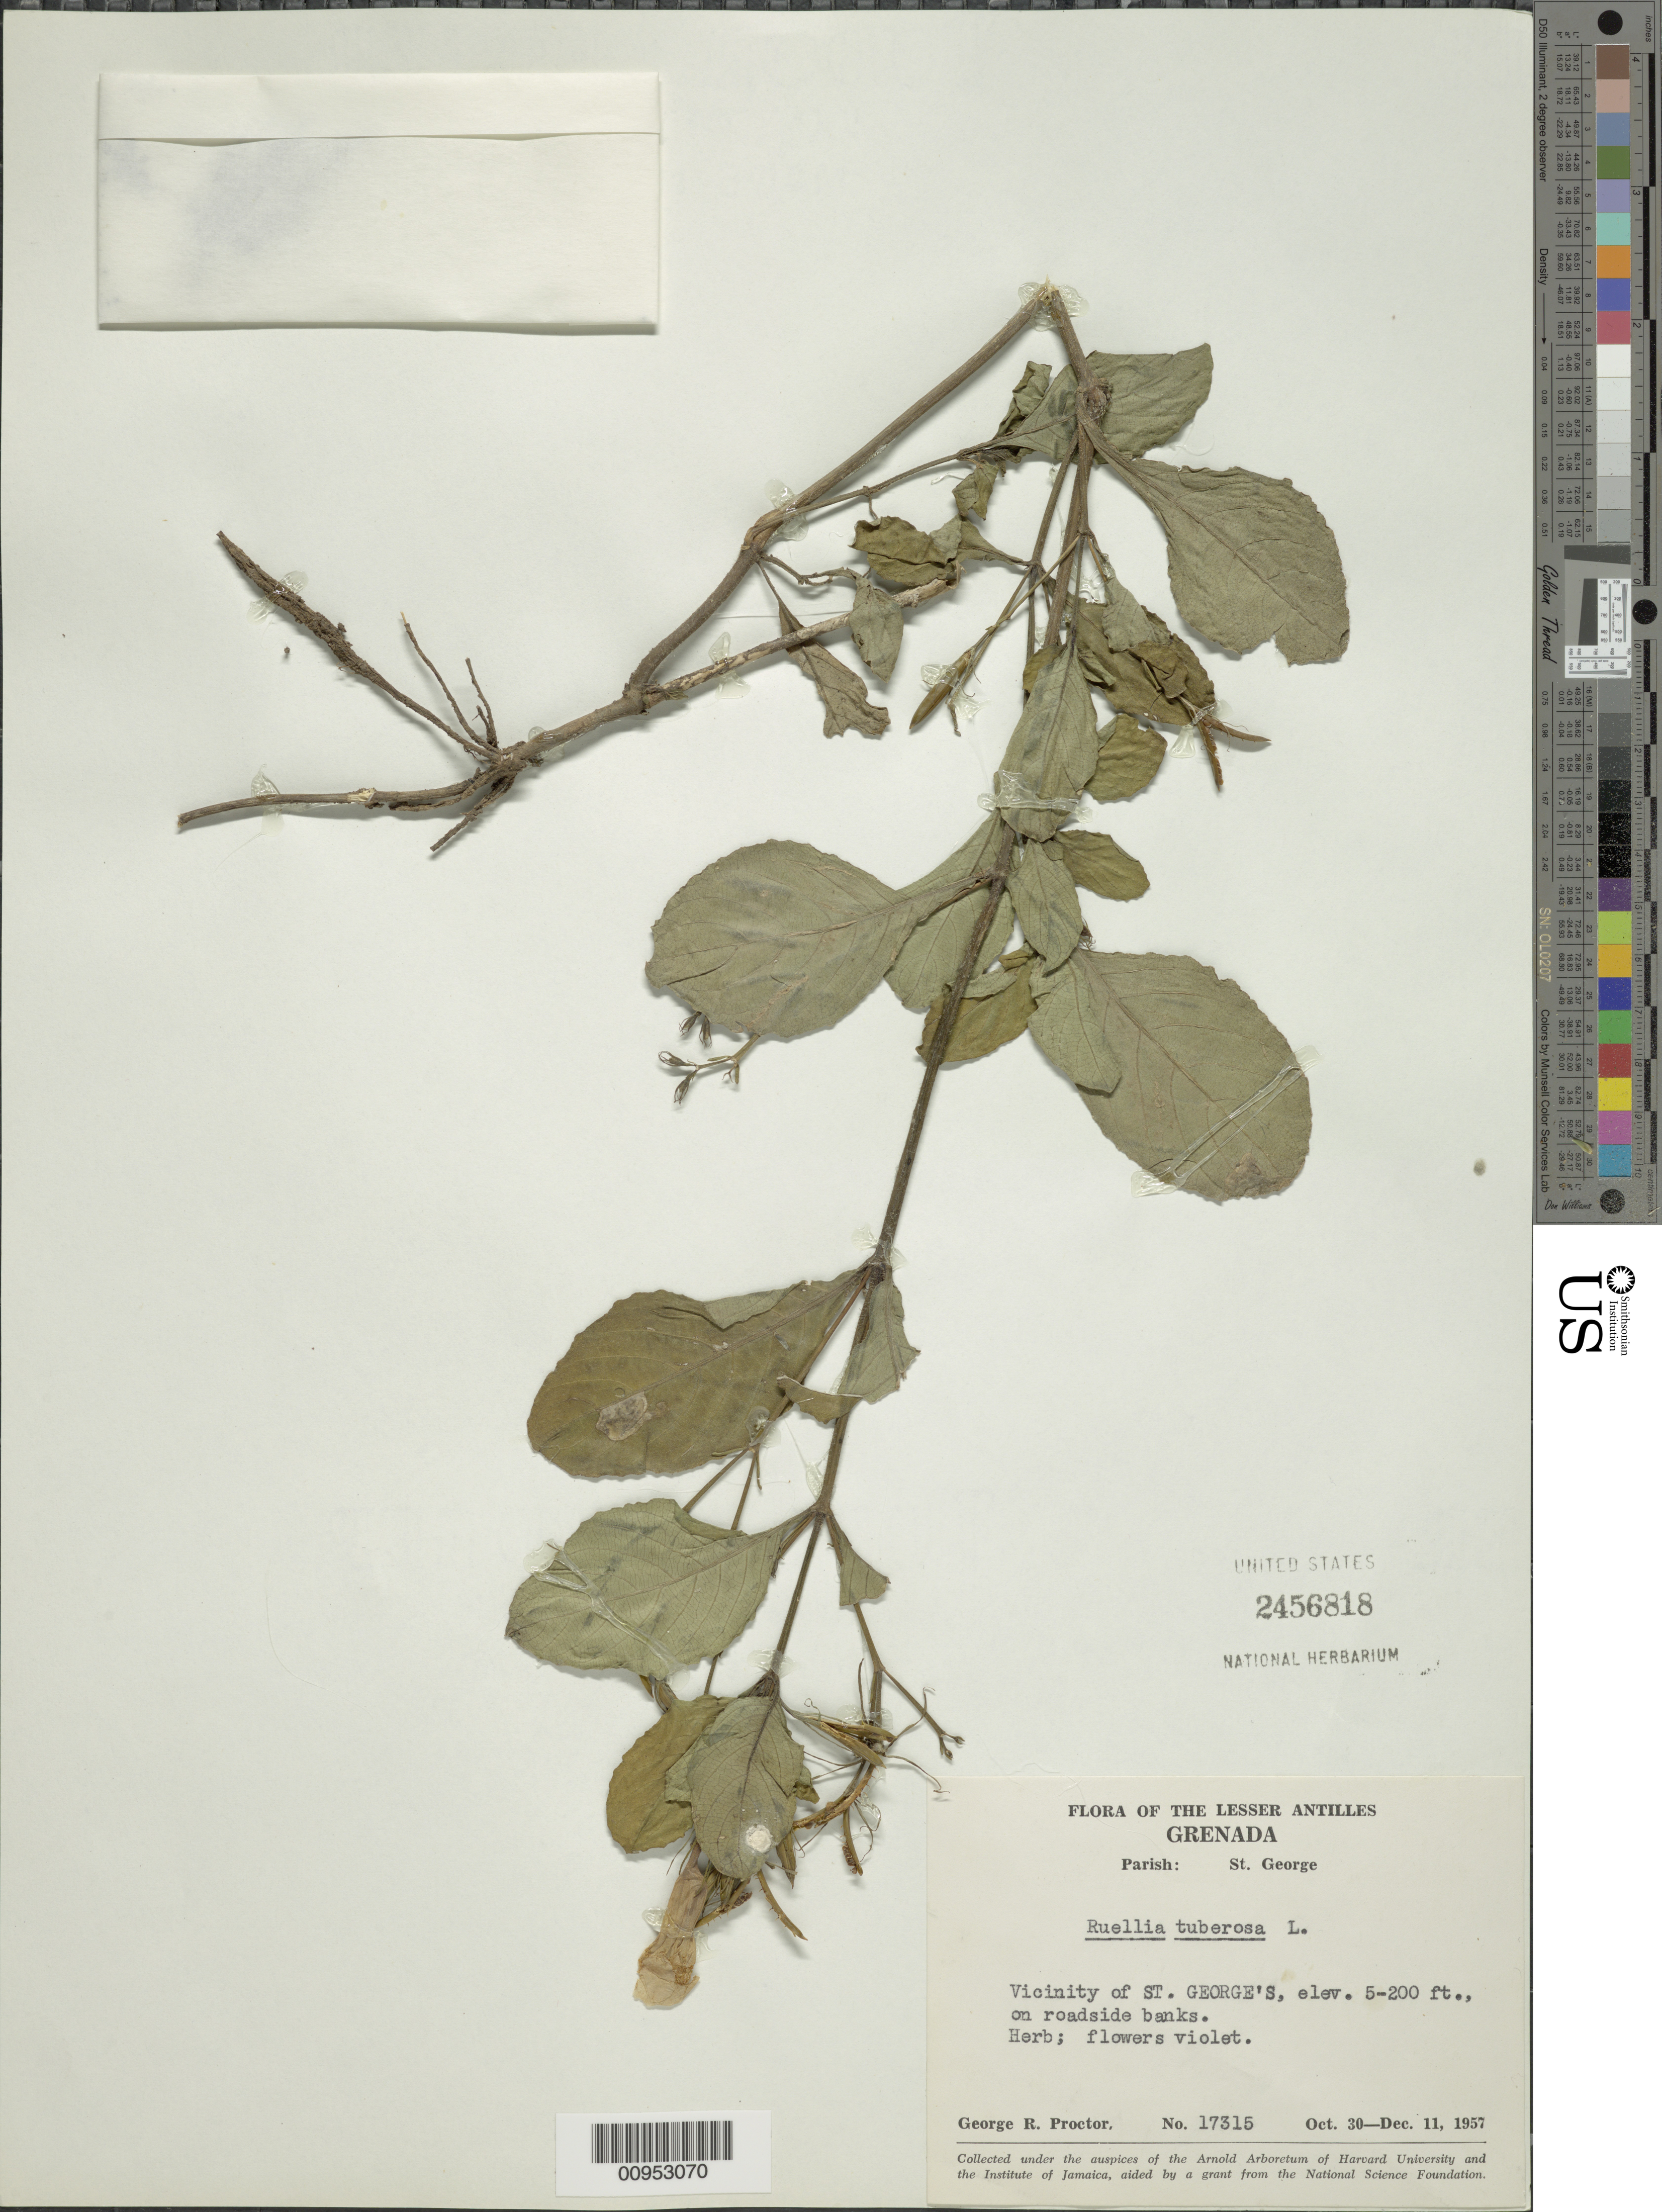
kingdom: Plantae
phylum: Tracheophyta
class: Magnoliopsida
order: Lamiales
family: Acanthaceae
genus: Ruellia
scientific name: Ruellia tuberosa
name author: L.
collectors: G. R. Proctor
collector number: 17315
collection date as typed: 30 Oct 1957 to 11 Dec 1957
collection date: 1957-10-30/1957-12-11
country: Grenada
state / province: Saint George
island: Grenada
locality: Vicinity of St. George's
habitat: On roadside banks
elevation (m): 2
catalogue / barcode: US 2456818